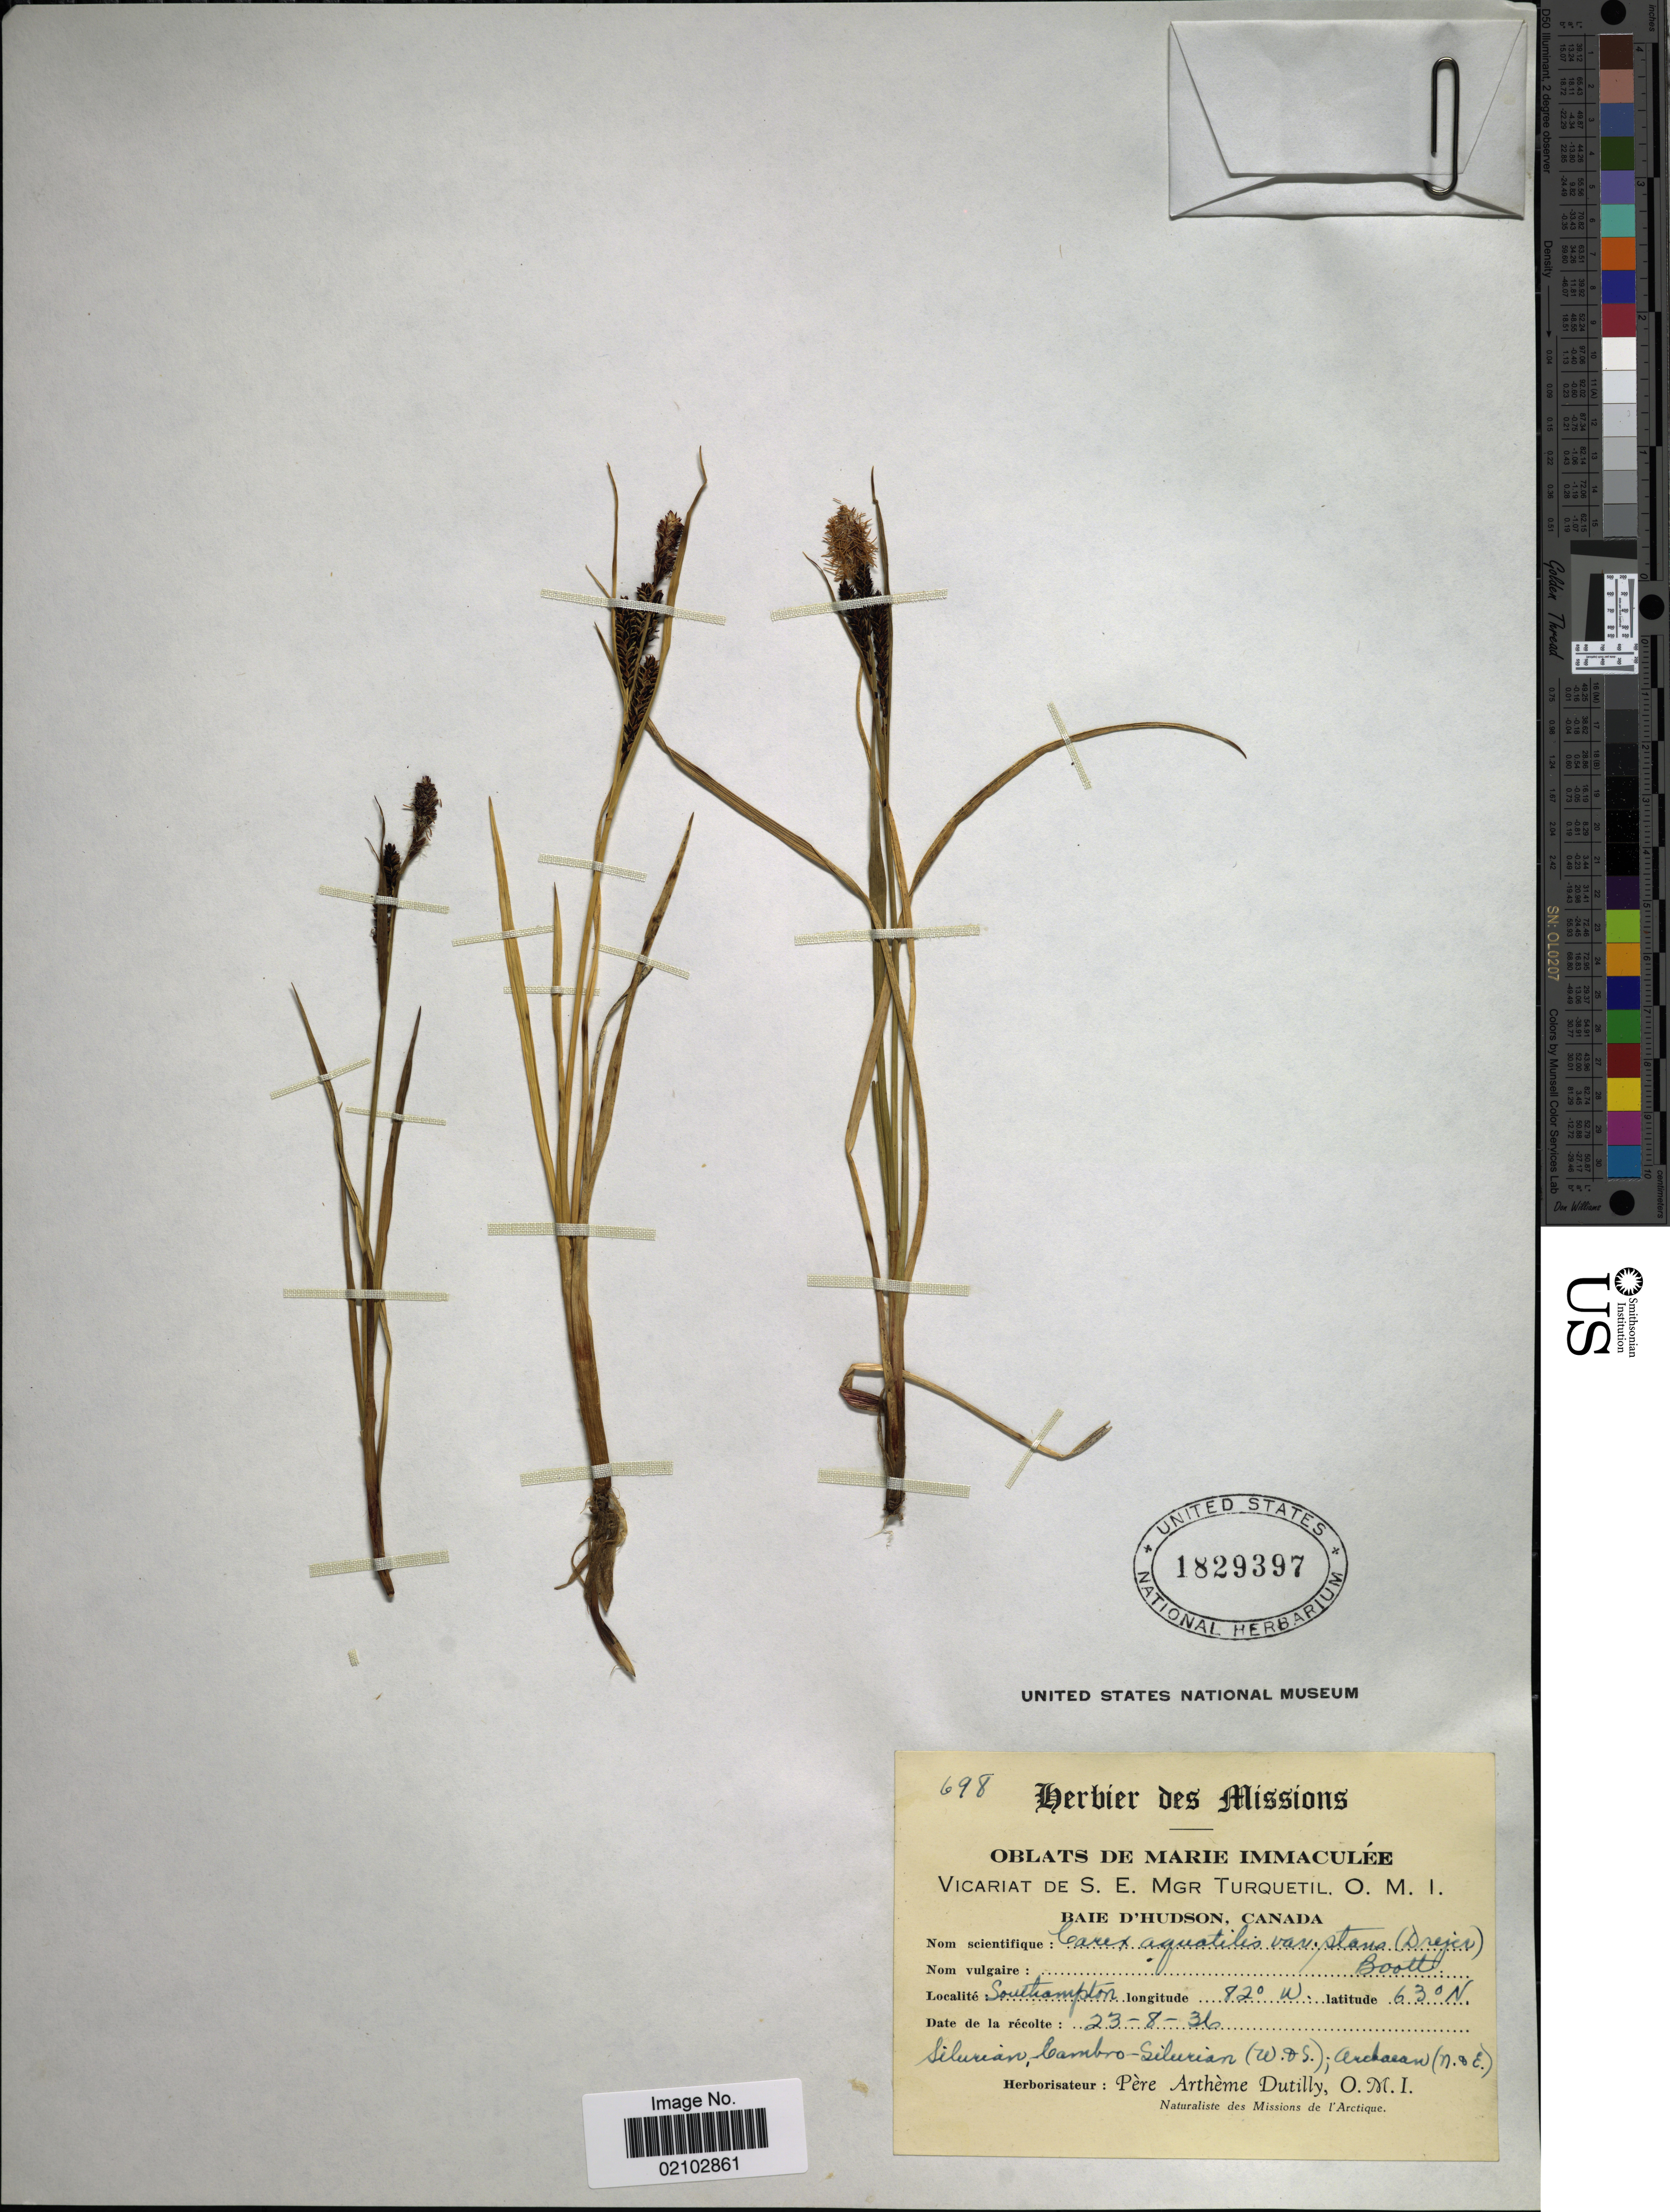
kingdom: Plantae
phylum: Tracheophyta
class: Liliopsida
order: Poales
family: Cyperaceae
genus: Carex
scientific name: Carex aquatilis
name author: Wahlenb.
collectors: A. Dutilly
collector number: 698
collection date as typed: Transcribed d/m/y: 23/8/36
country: Canada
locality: Baie D'Hudson, Southampton.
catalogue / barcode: US 1829397